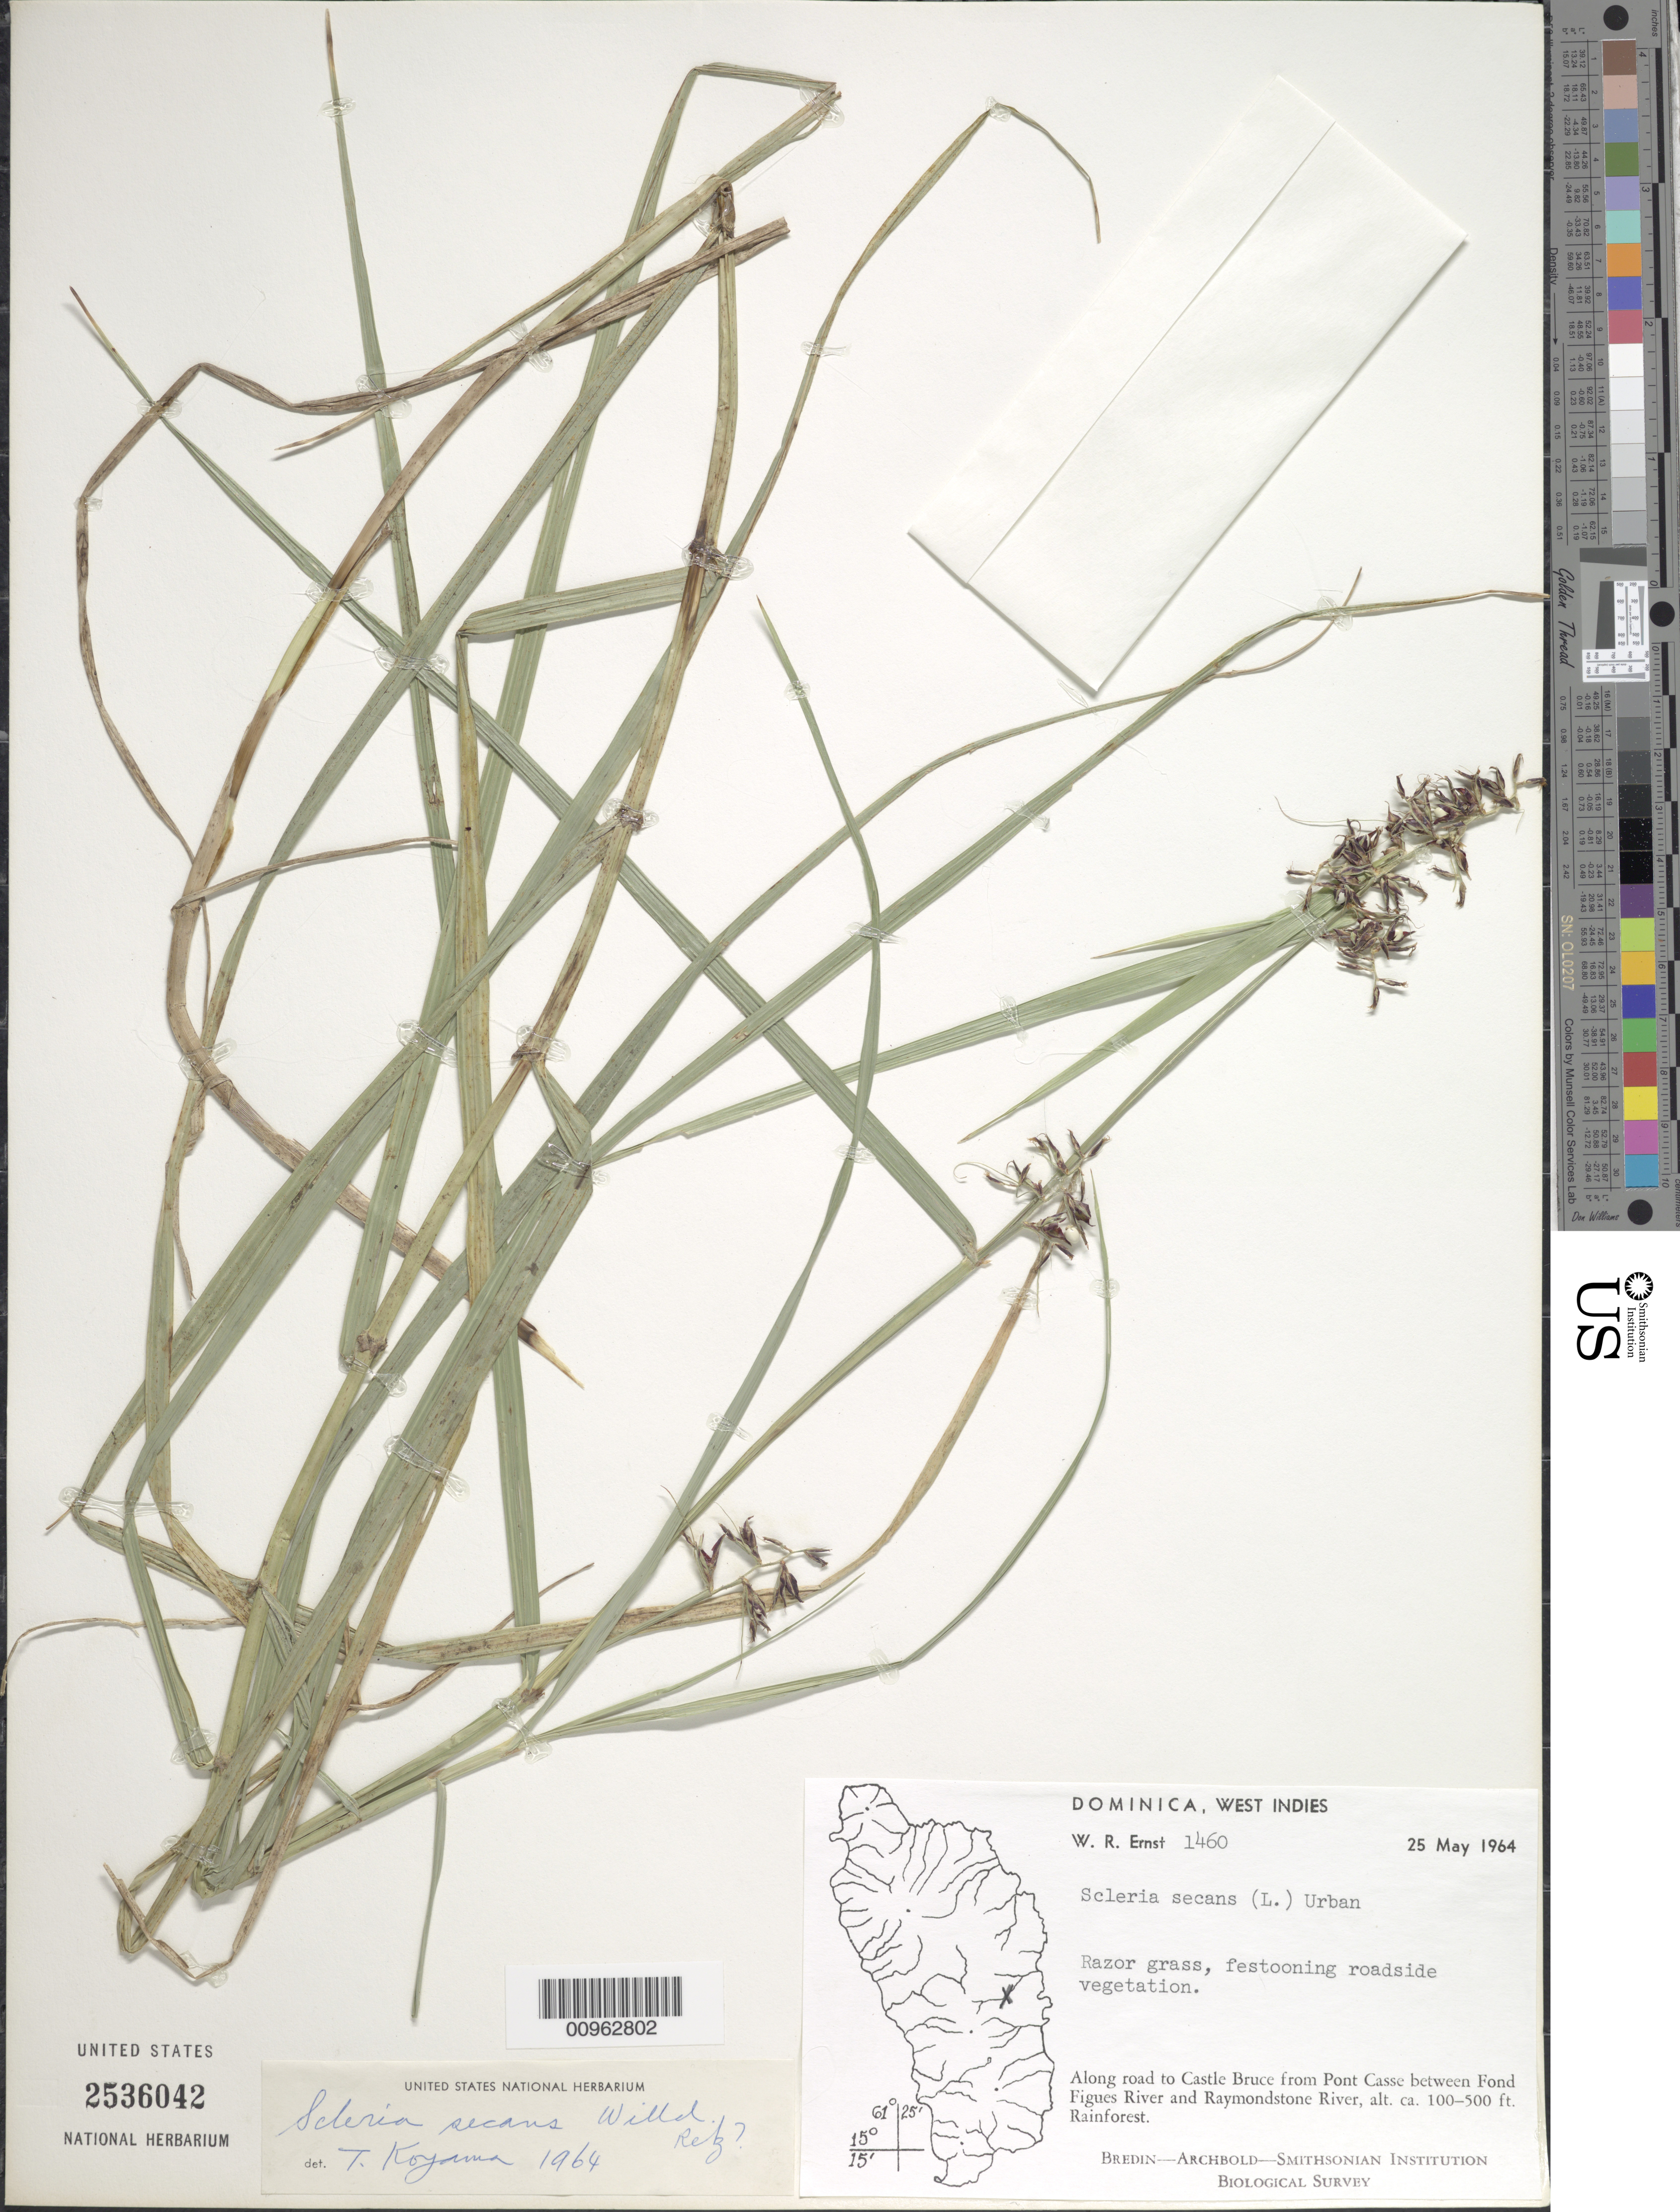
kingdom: Plantae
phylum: Tracheophyta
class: Liliopsida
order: Poales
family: Cyperaceae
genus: Scleria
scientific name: Scleria secans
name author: (L.) Urb.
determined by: Koyama, T.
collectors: W. R. Ernst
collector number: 1460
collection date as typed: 25 May 1964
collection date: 1964-05-25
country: Dominica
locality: Along road to Castle Bruce from Pont Casse between Fond Figues River and Raymondstone River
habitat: Rainforest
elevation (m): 30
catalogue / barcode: US 2536042